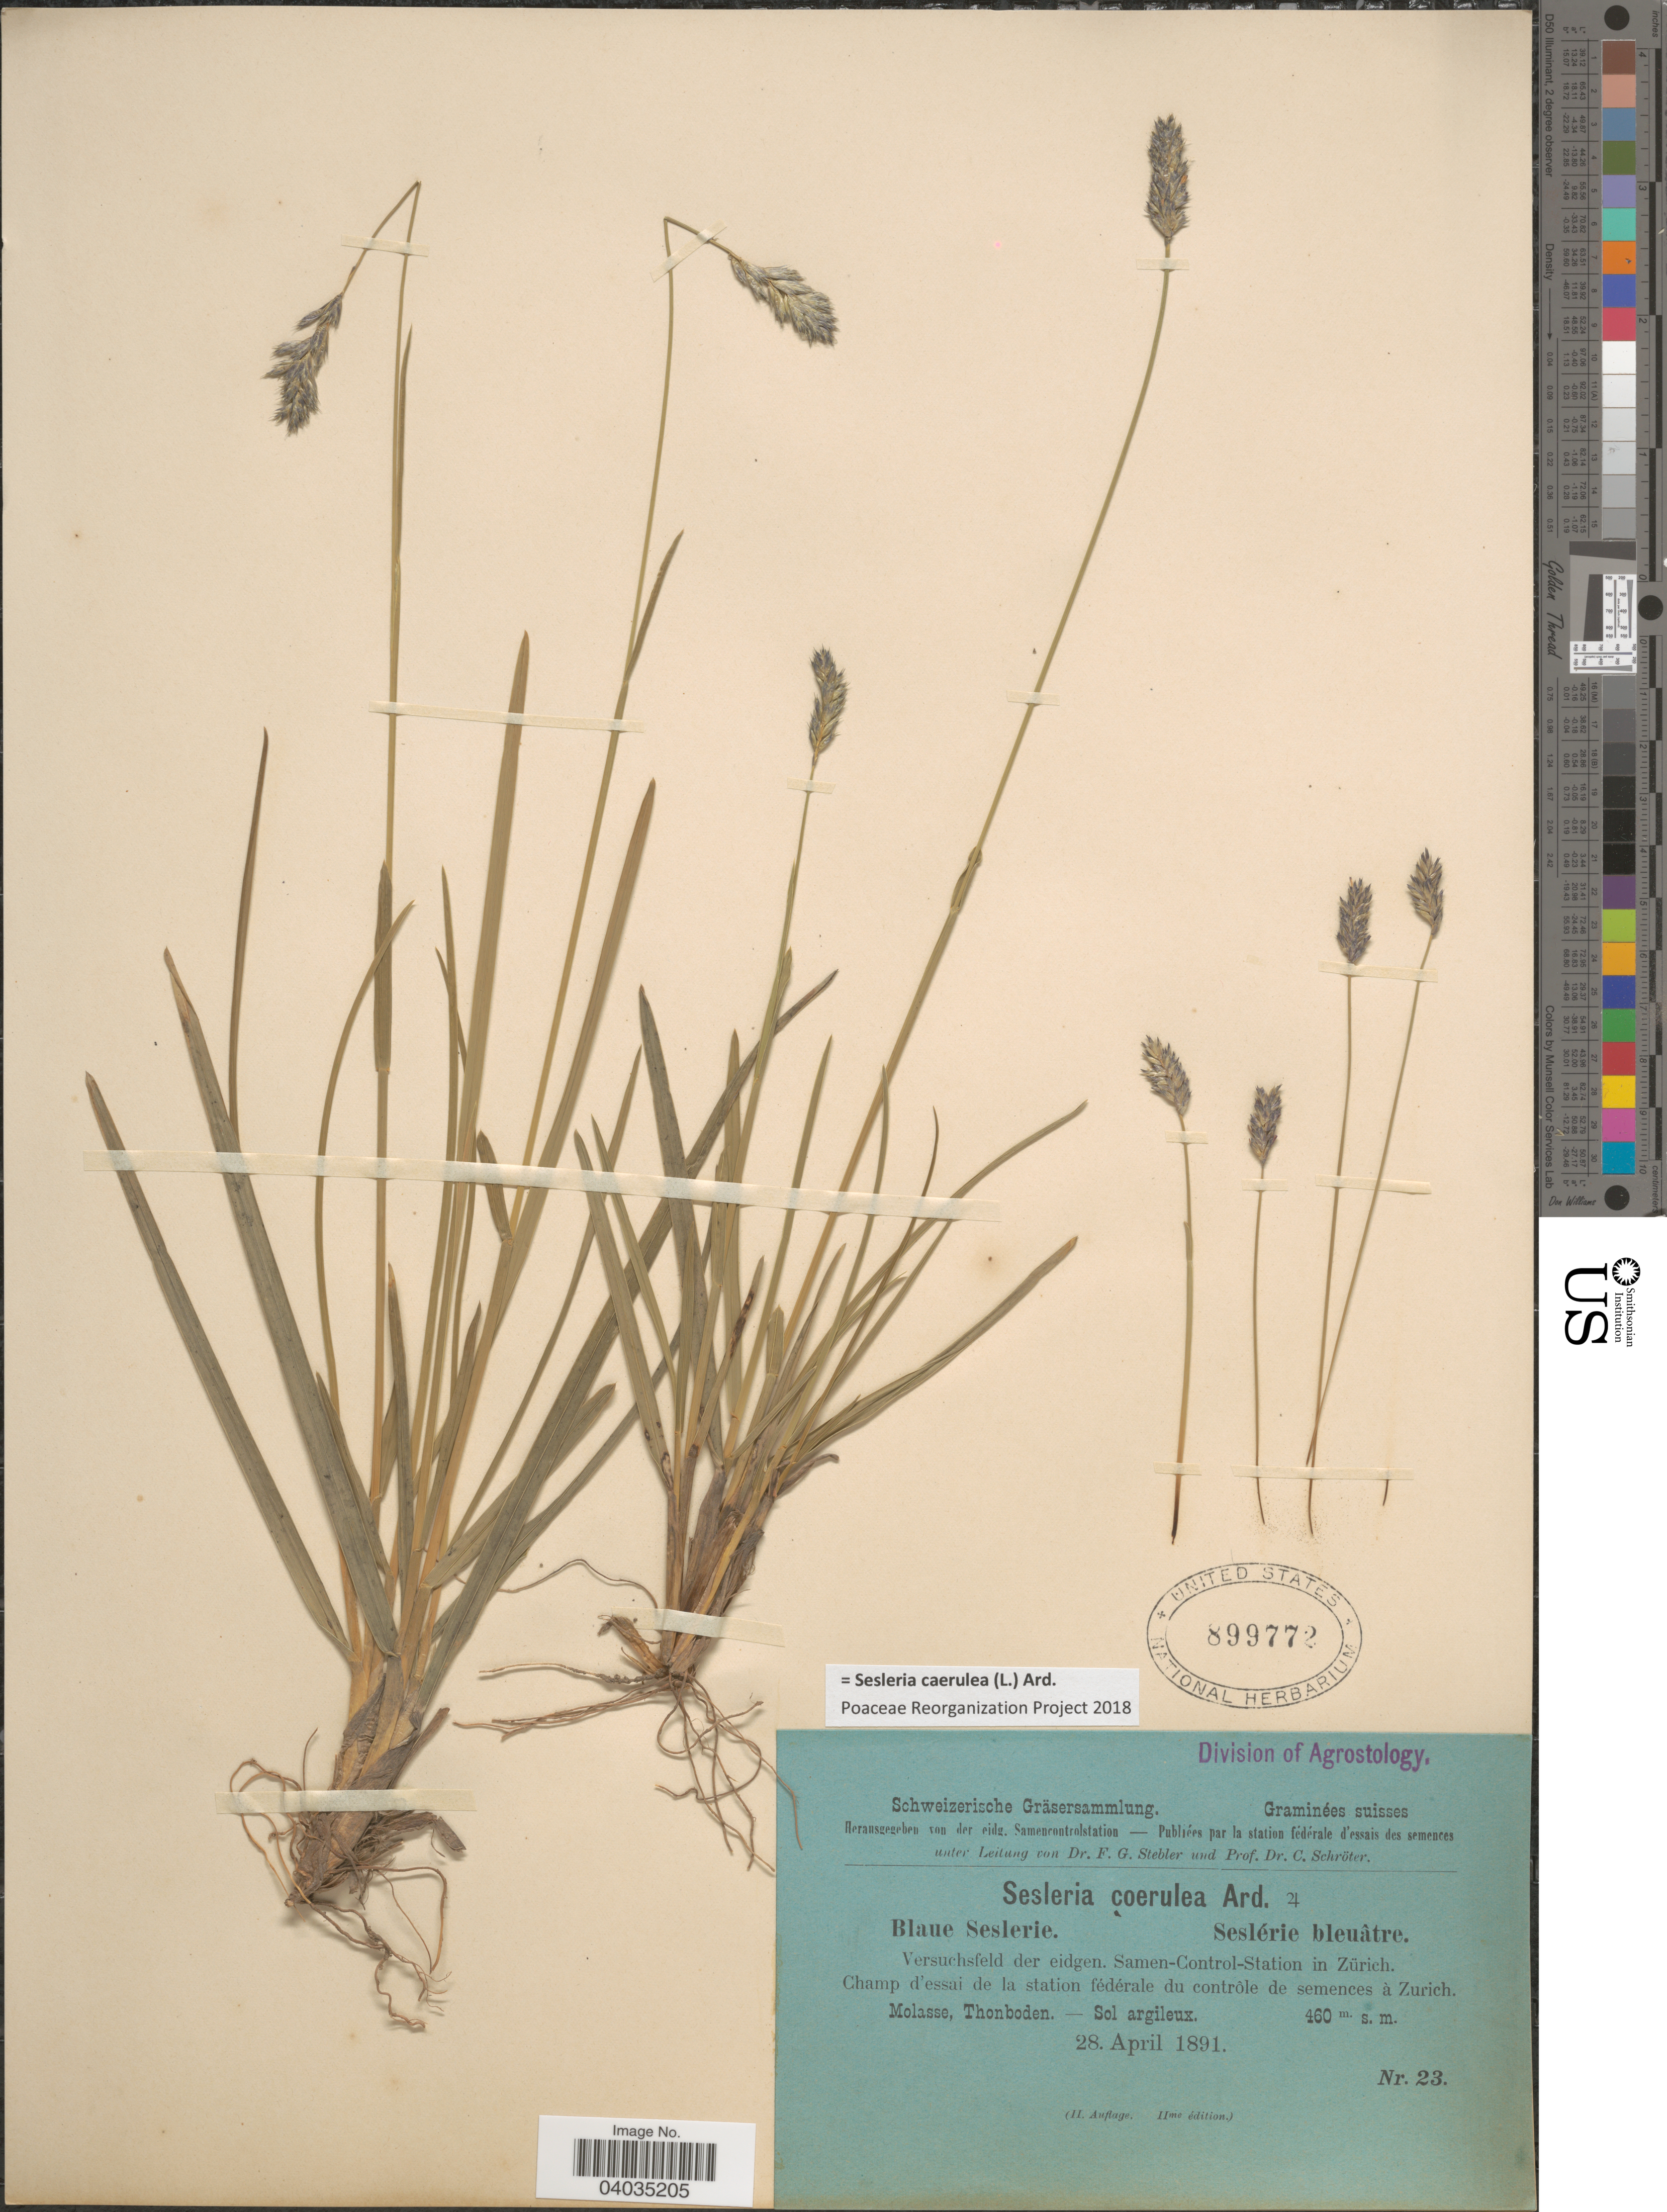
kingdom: Plantae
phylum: Tracheophyta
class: Liliopsida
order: Poales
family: Poaceae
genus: Sesleria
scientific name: Sesleria caerulea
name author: (L.) Ard.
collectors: Stebler, F.G. & Schröter, C.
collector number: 23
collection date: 1891-04-28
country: Switzerland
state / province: Zurich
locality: Suisses. Versuchsfeld der eidgen. Samen-Control-Station in Zürich. Champ d'essai de la station fédérale du contrôle de semences à Zurich. Molasse, Thonboden. - Sol argileux.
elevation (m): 460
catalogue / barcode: US 899772